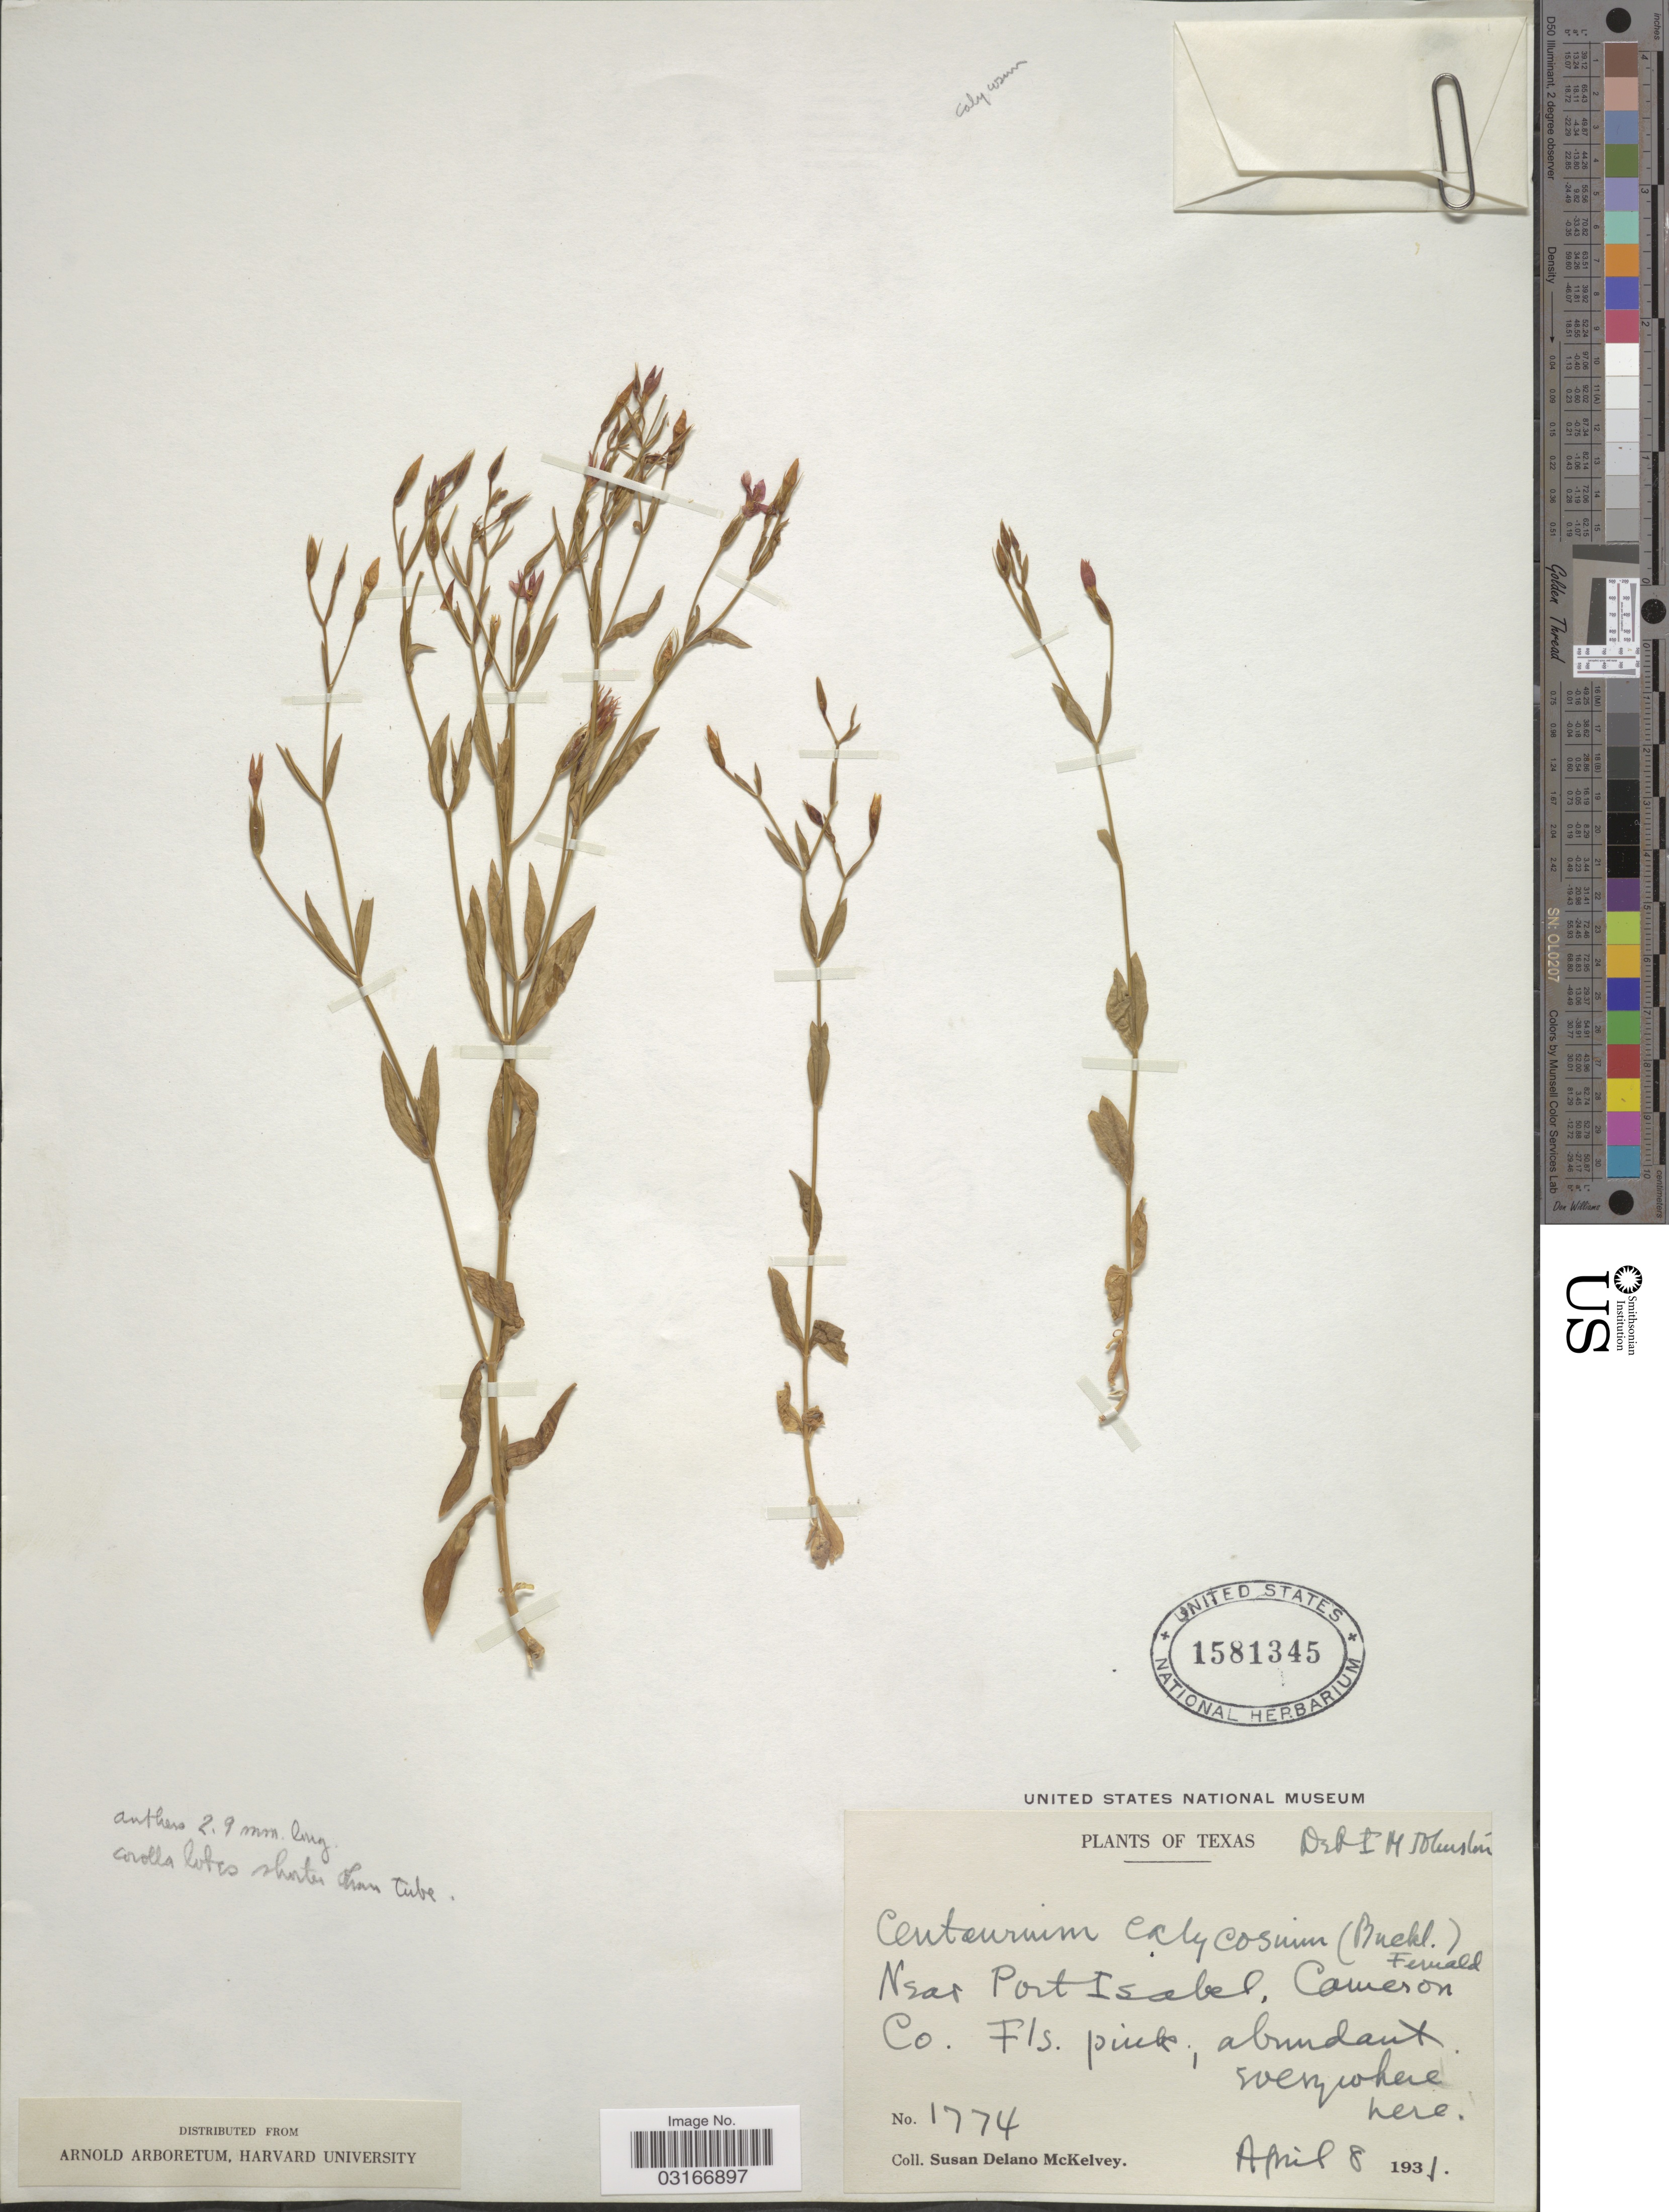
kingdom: Plantae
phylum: Tracheophyta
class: Magnoliopsida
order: Gentianales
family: Gentianaceae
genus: Centaurium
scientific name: Centaurium calycosum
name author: (Buckley) Buckley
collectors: S. A. McKelvey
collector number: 1774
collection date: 1931-04-08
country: United States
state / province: Texas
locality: Near Port Isabel, Cameron Co.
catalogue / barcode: US 1581345